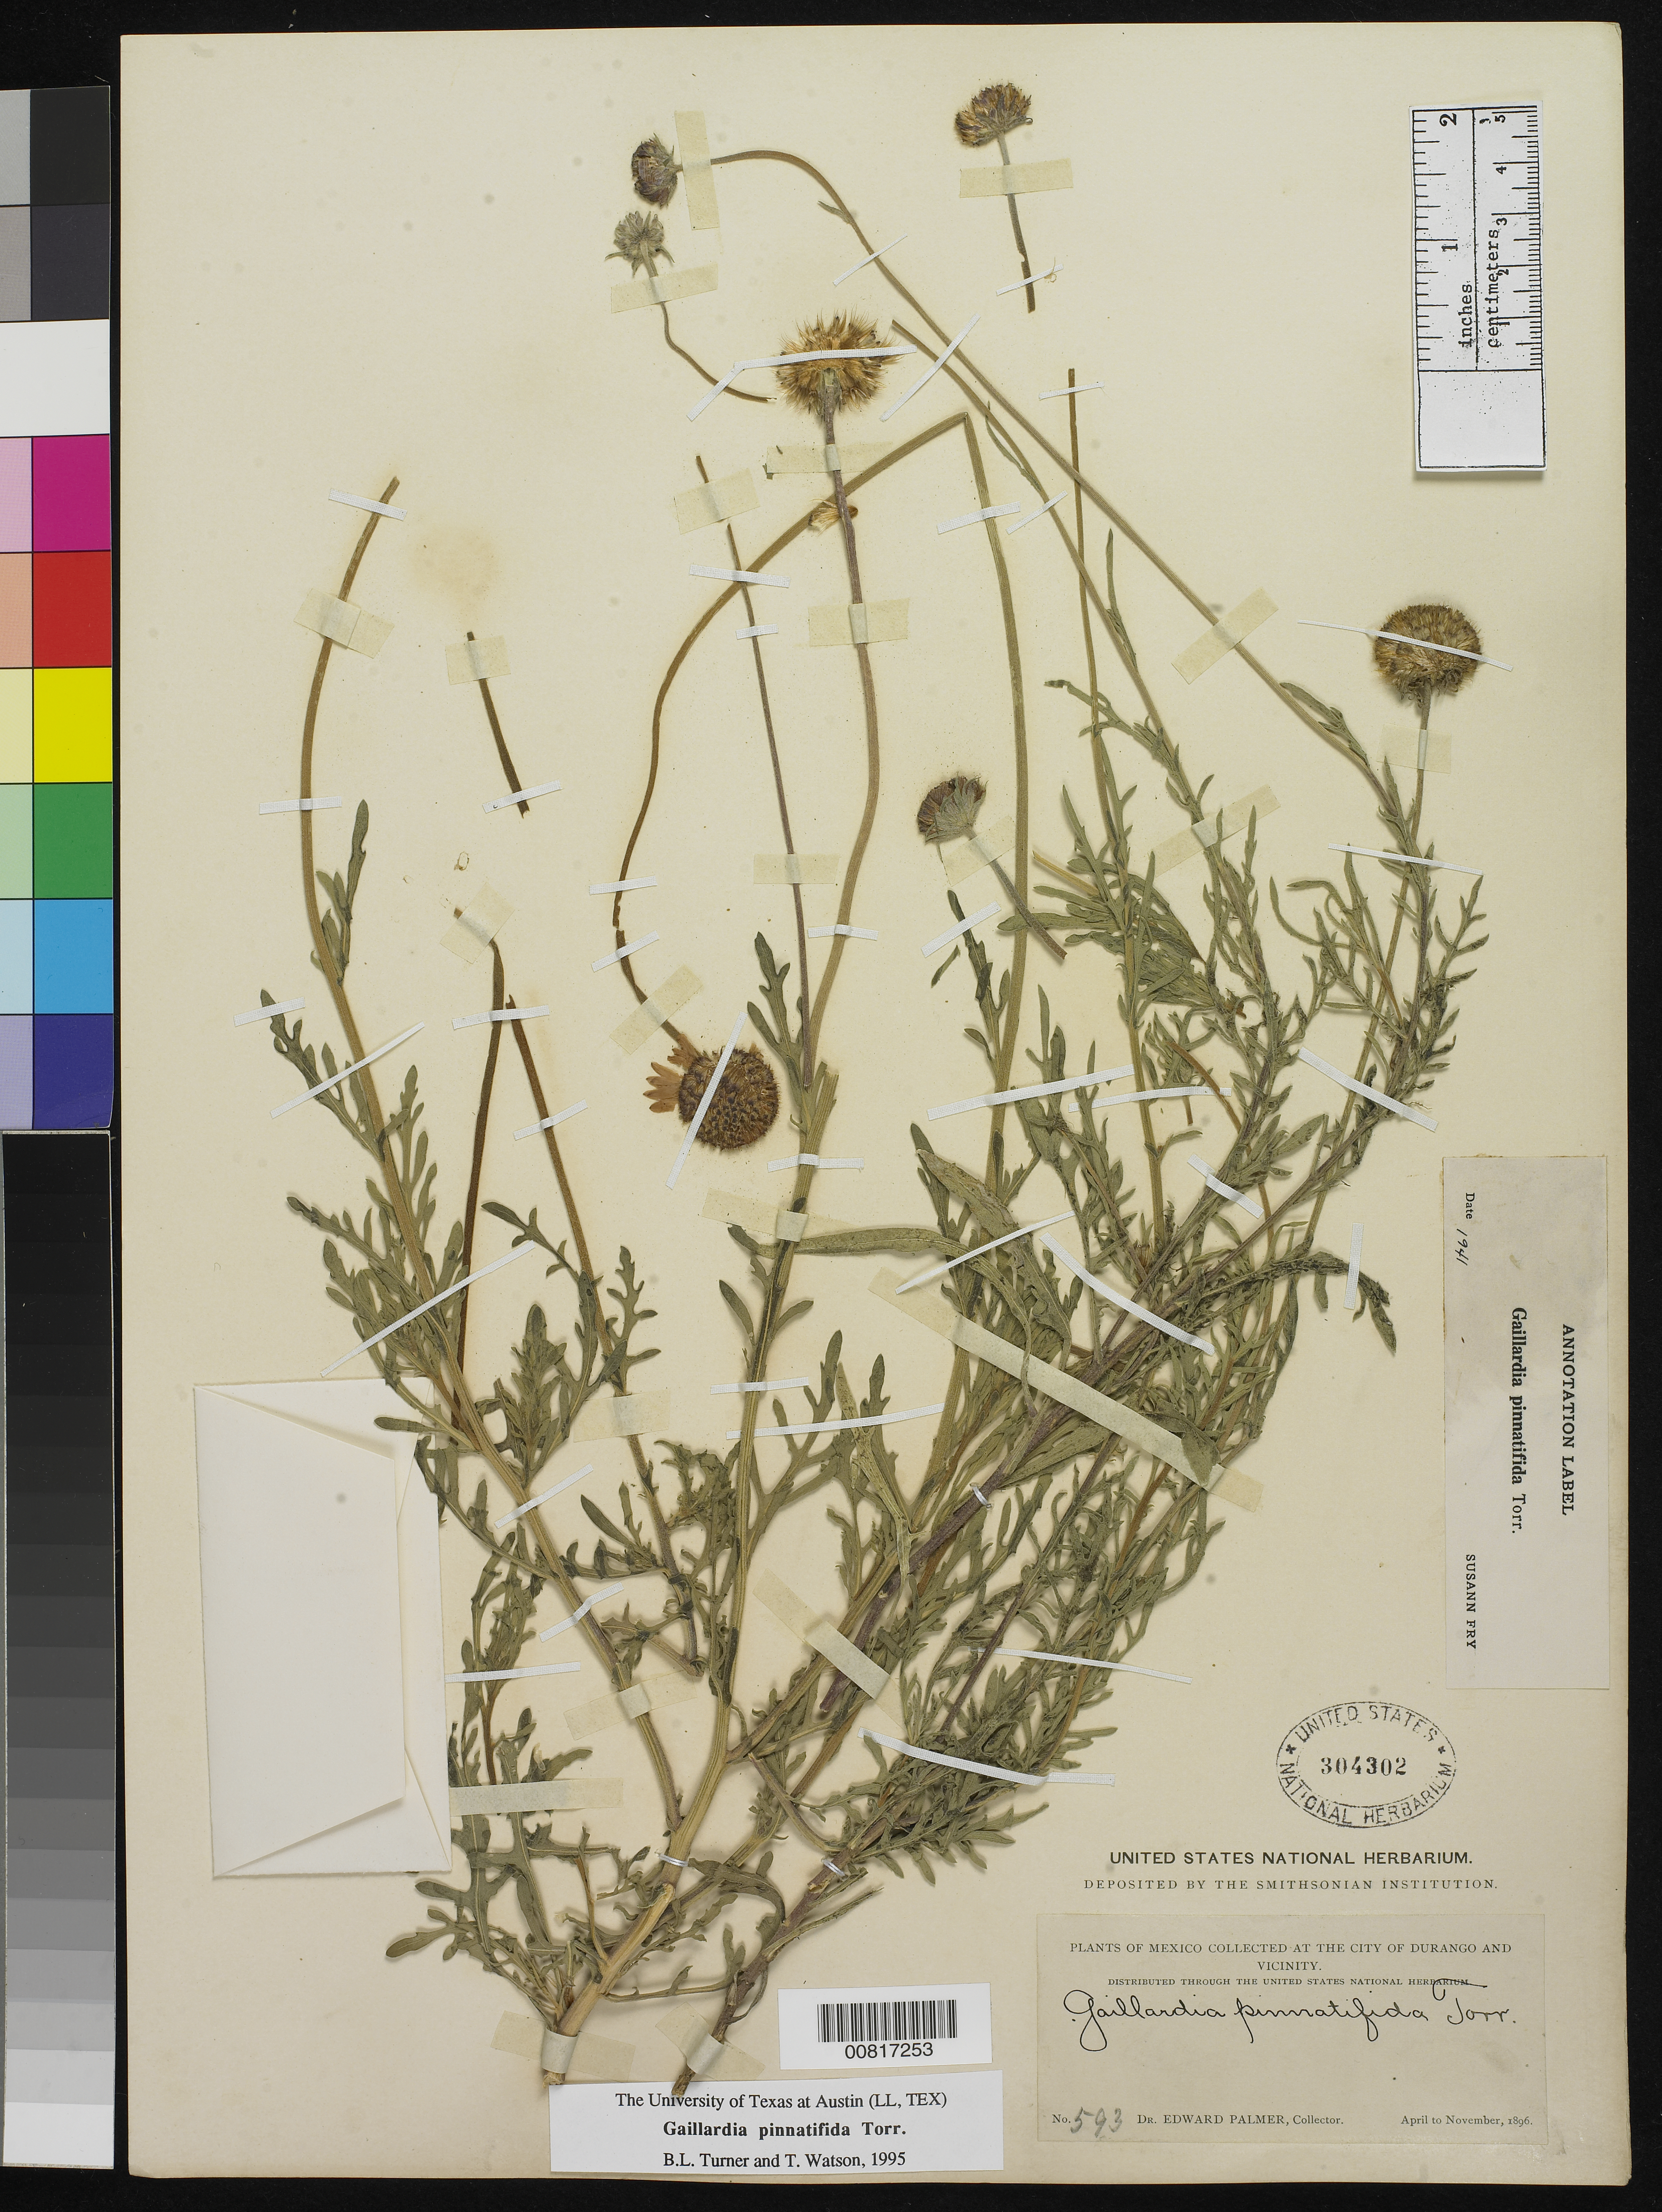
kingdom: Plantae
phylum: Tracheophyta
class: Magnoliopsida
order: Asterales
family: Asteraceae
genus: Gaillardia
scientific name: Gaillardia pinnatifida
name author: Torr.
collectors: E. Palmer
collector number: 593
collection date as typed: Apr 1896 to -- Nov 1896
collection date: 1896-04/1896-11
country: Mexico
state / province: Durango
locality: City of Durango and vicinity.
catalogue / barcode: US 304302